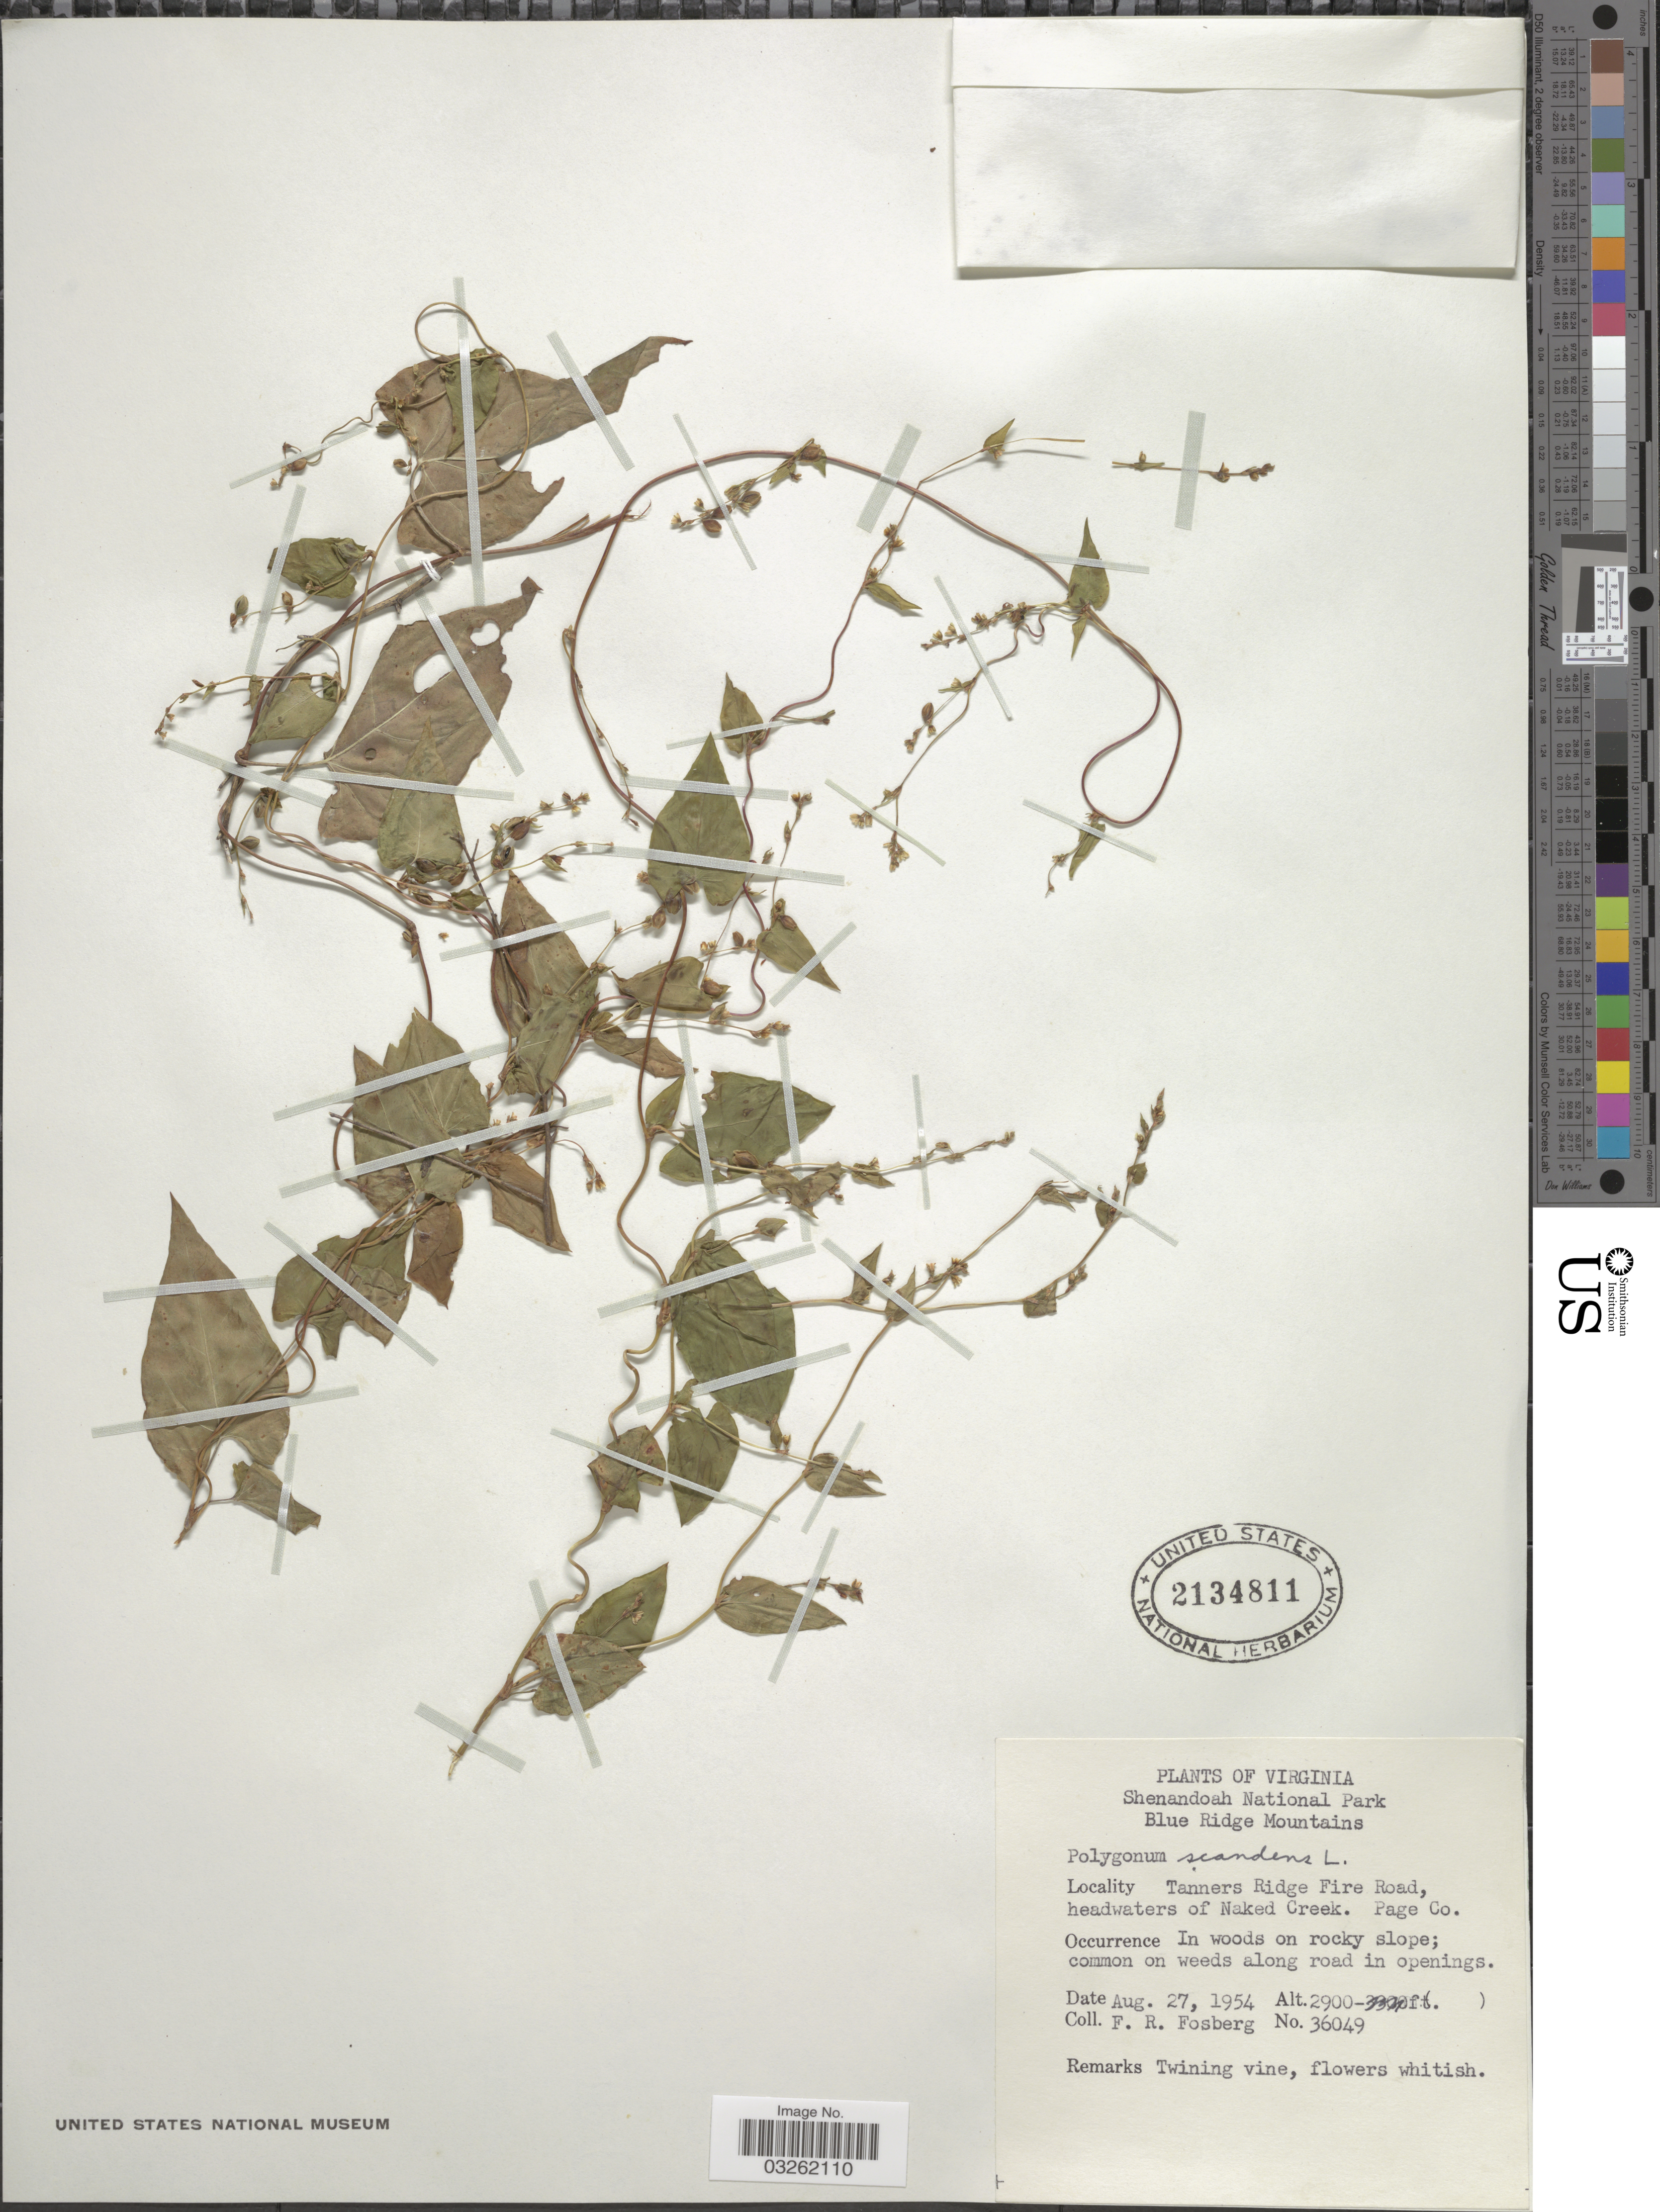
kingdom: Plantae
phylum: Tracheophyta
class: Magnoliopsida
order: Caryophyllales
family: Polygonaceae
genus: Fallopia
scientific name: Fallopia convolvulus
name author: (L.) Á. Löve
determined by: Strong, Mark T., (BOT), Smithsonian Institution - National Museum of Natural History (UNITED STATES)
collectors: F. R. Fosberg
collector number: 36049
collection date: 1954-08-27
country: United States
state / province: Virginia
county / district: Page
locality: Shenandoah National Park. Blue Ridge Mountains. Tanners Ridge Fire Road, headwaters of Naked Creek. Page Co.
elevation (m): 884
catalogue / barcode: US 2134811